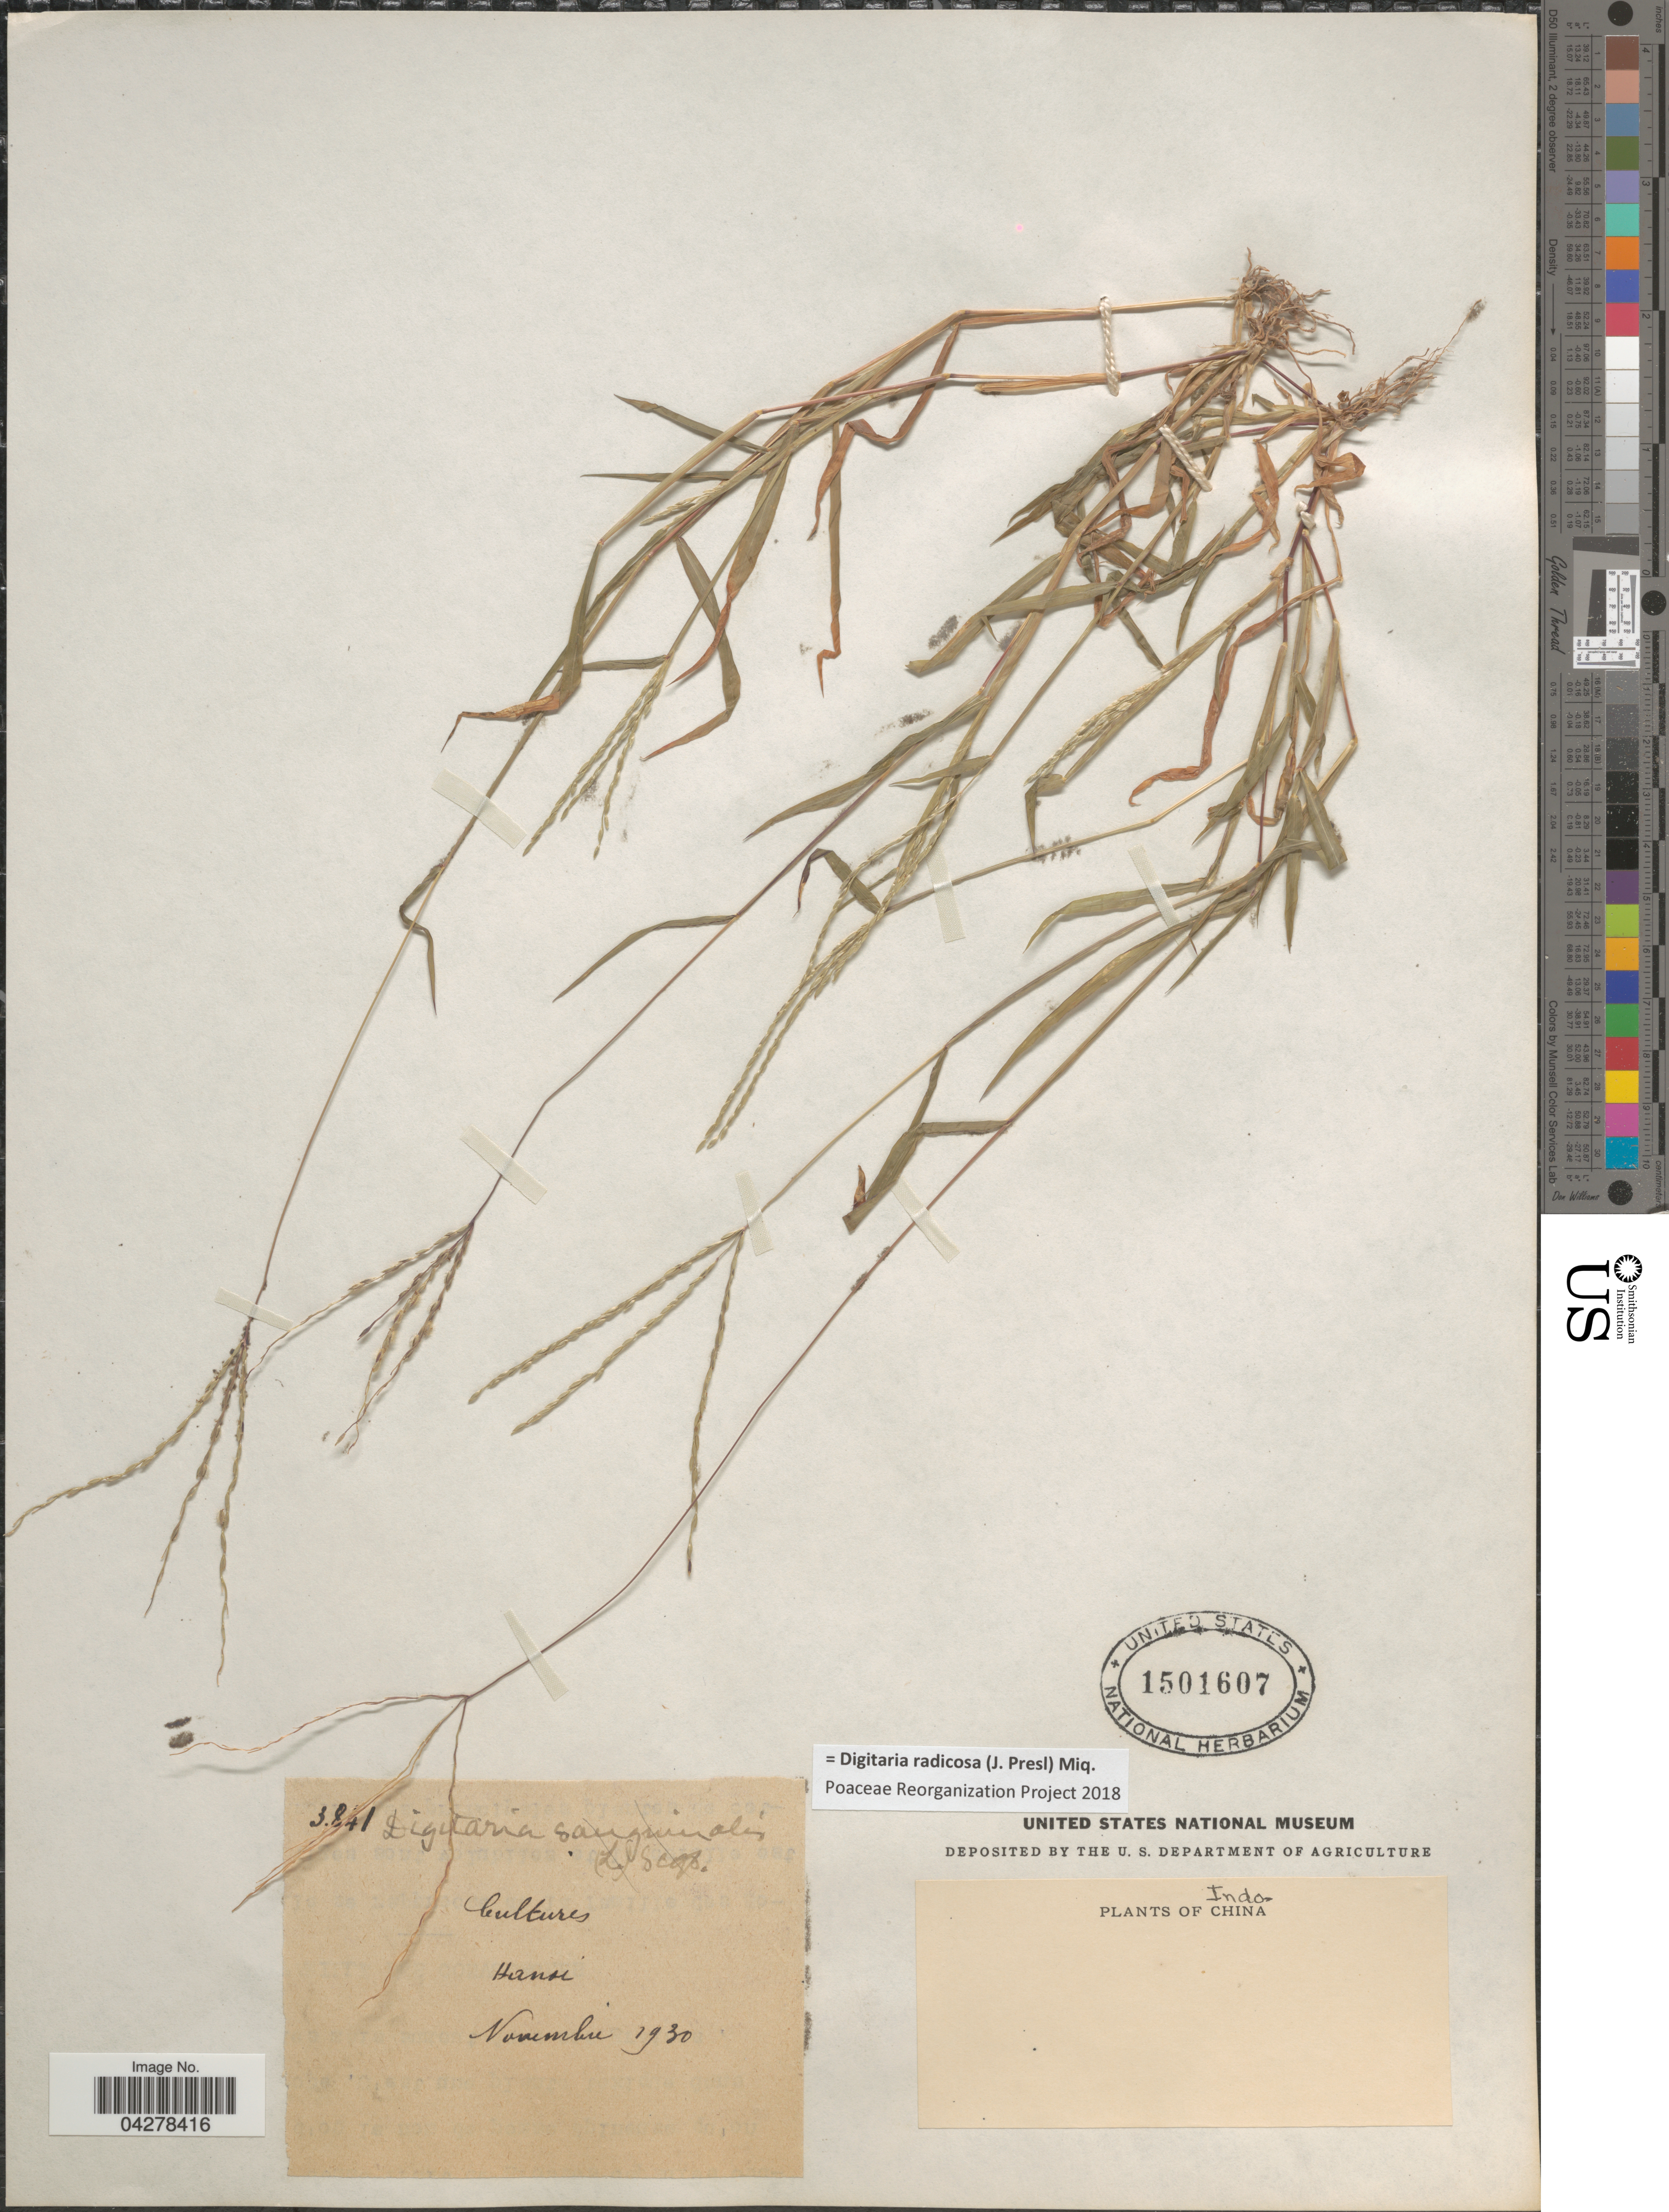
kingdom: Plantae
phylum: Tracheophyta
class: Liliopsida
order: Poales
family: Poaceae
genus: Digitaria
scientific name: Digitaria radicosa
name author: (J. Presl) Miq.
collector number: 3841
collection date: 1930-11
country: Vietnam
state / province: Ha Noi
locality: Cultures. Hanoi. Indo-China.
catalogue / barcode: US 1501607